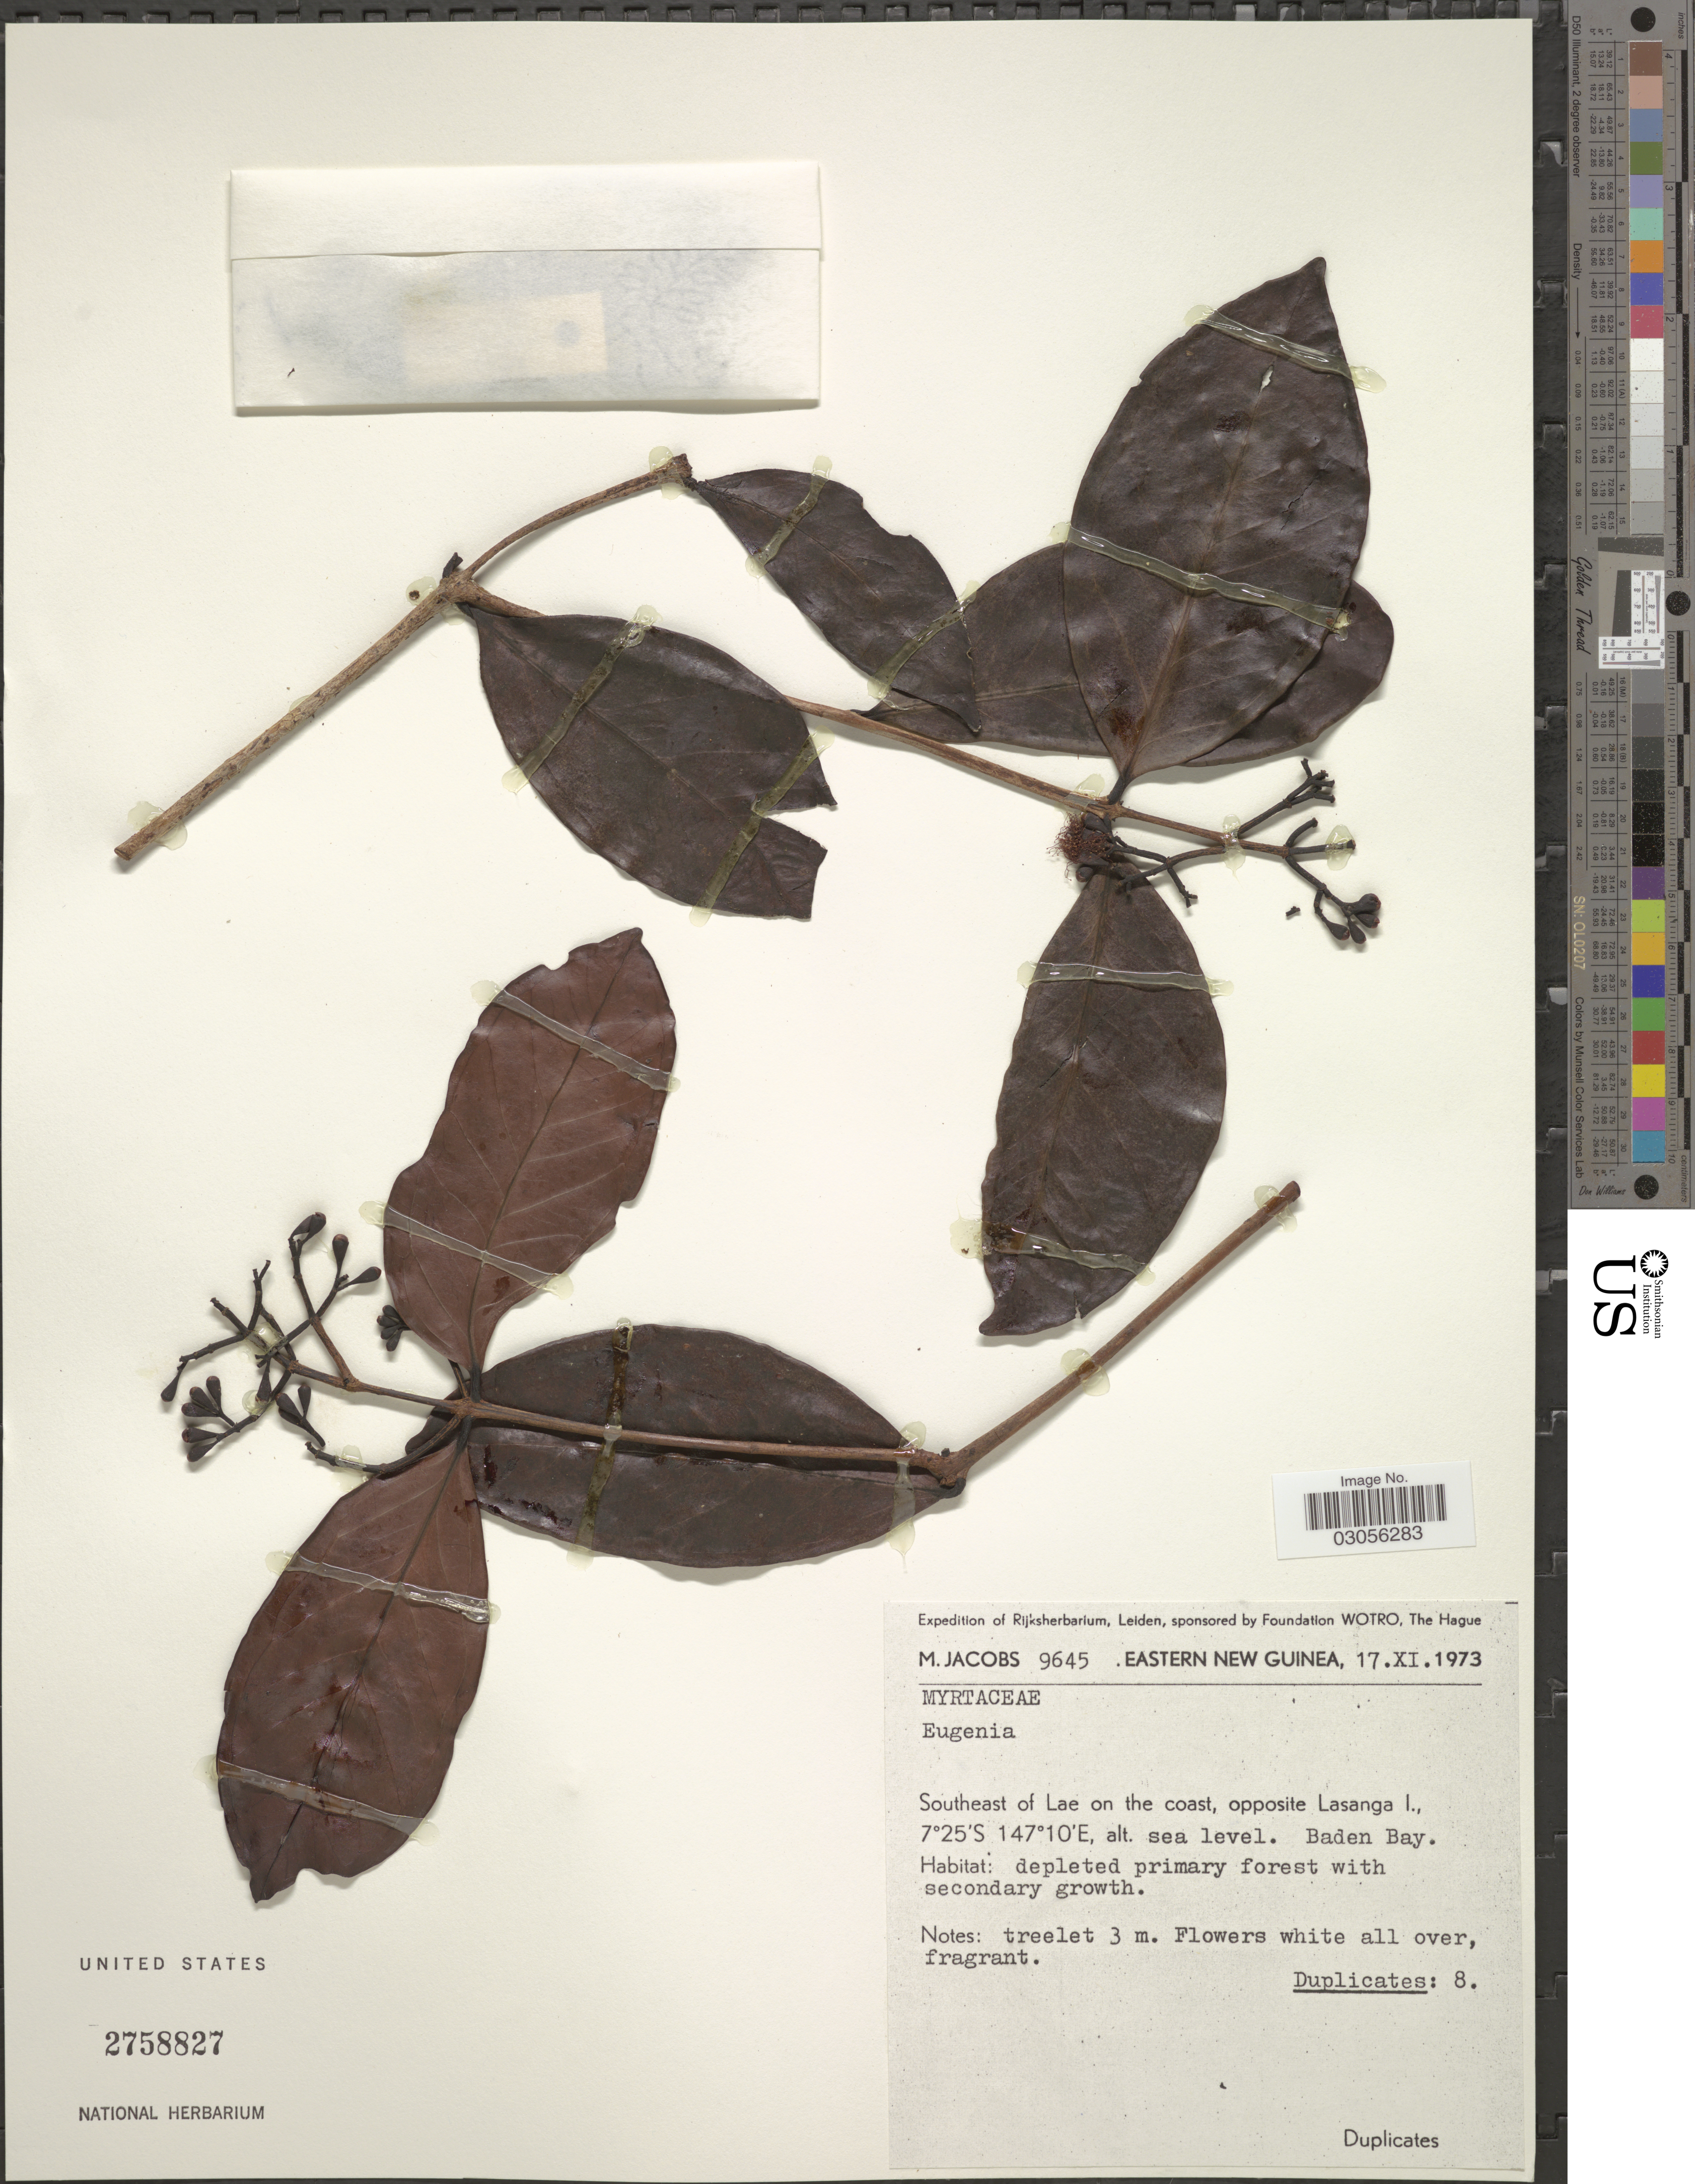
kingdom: Plantae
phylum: Tracheophyta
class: Magnoliopsida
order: Myrtales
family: Myrtaceae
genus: Syzygium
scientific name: Syzygium sp.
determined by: Strong, M. T., (US), Smithsonian Institution - National Museum of Natural History (UNITED STATES)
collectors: M. Jacobs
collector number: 9645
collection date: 1973-11-17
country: Papua New Guinea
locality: Eastern New Guinea. Southeast of Lae on the coast, opposite Lasanga I. Baden Bay.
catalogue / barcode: US 2758827